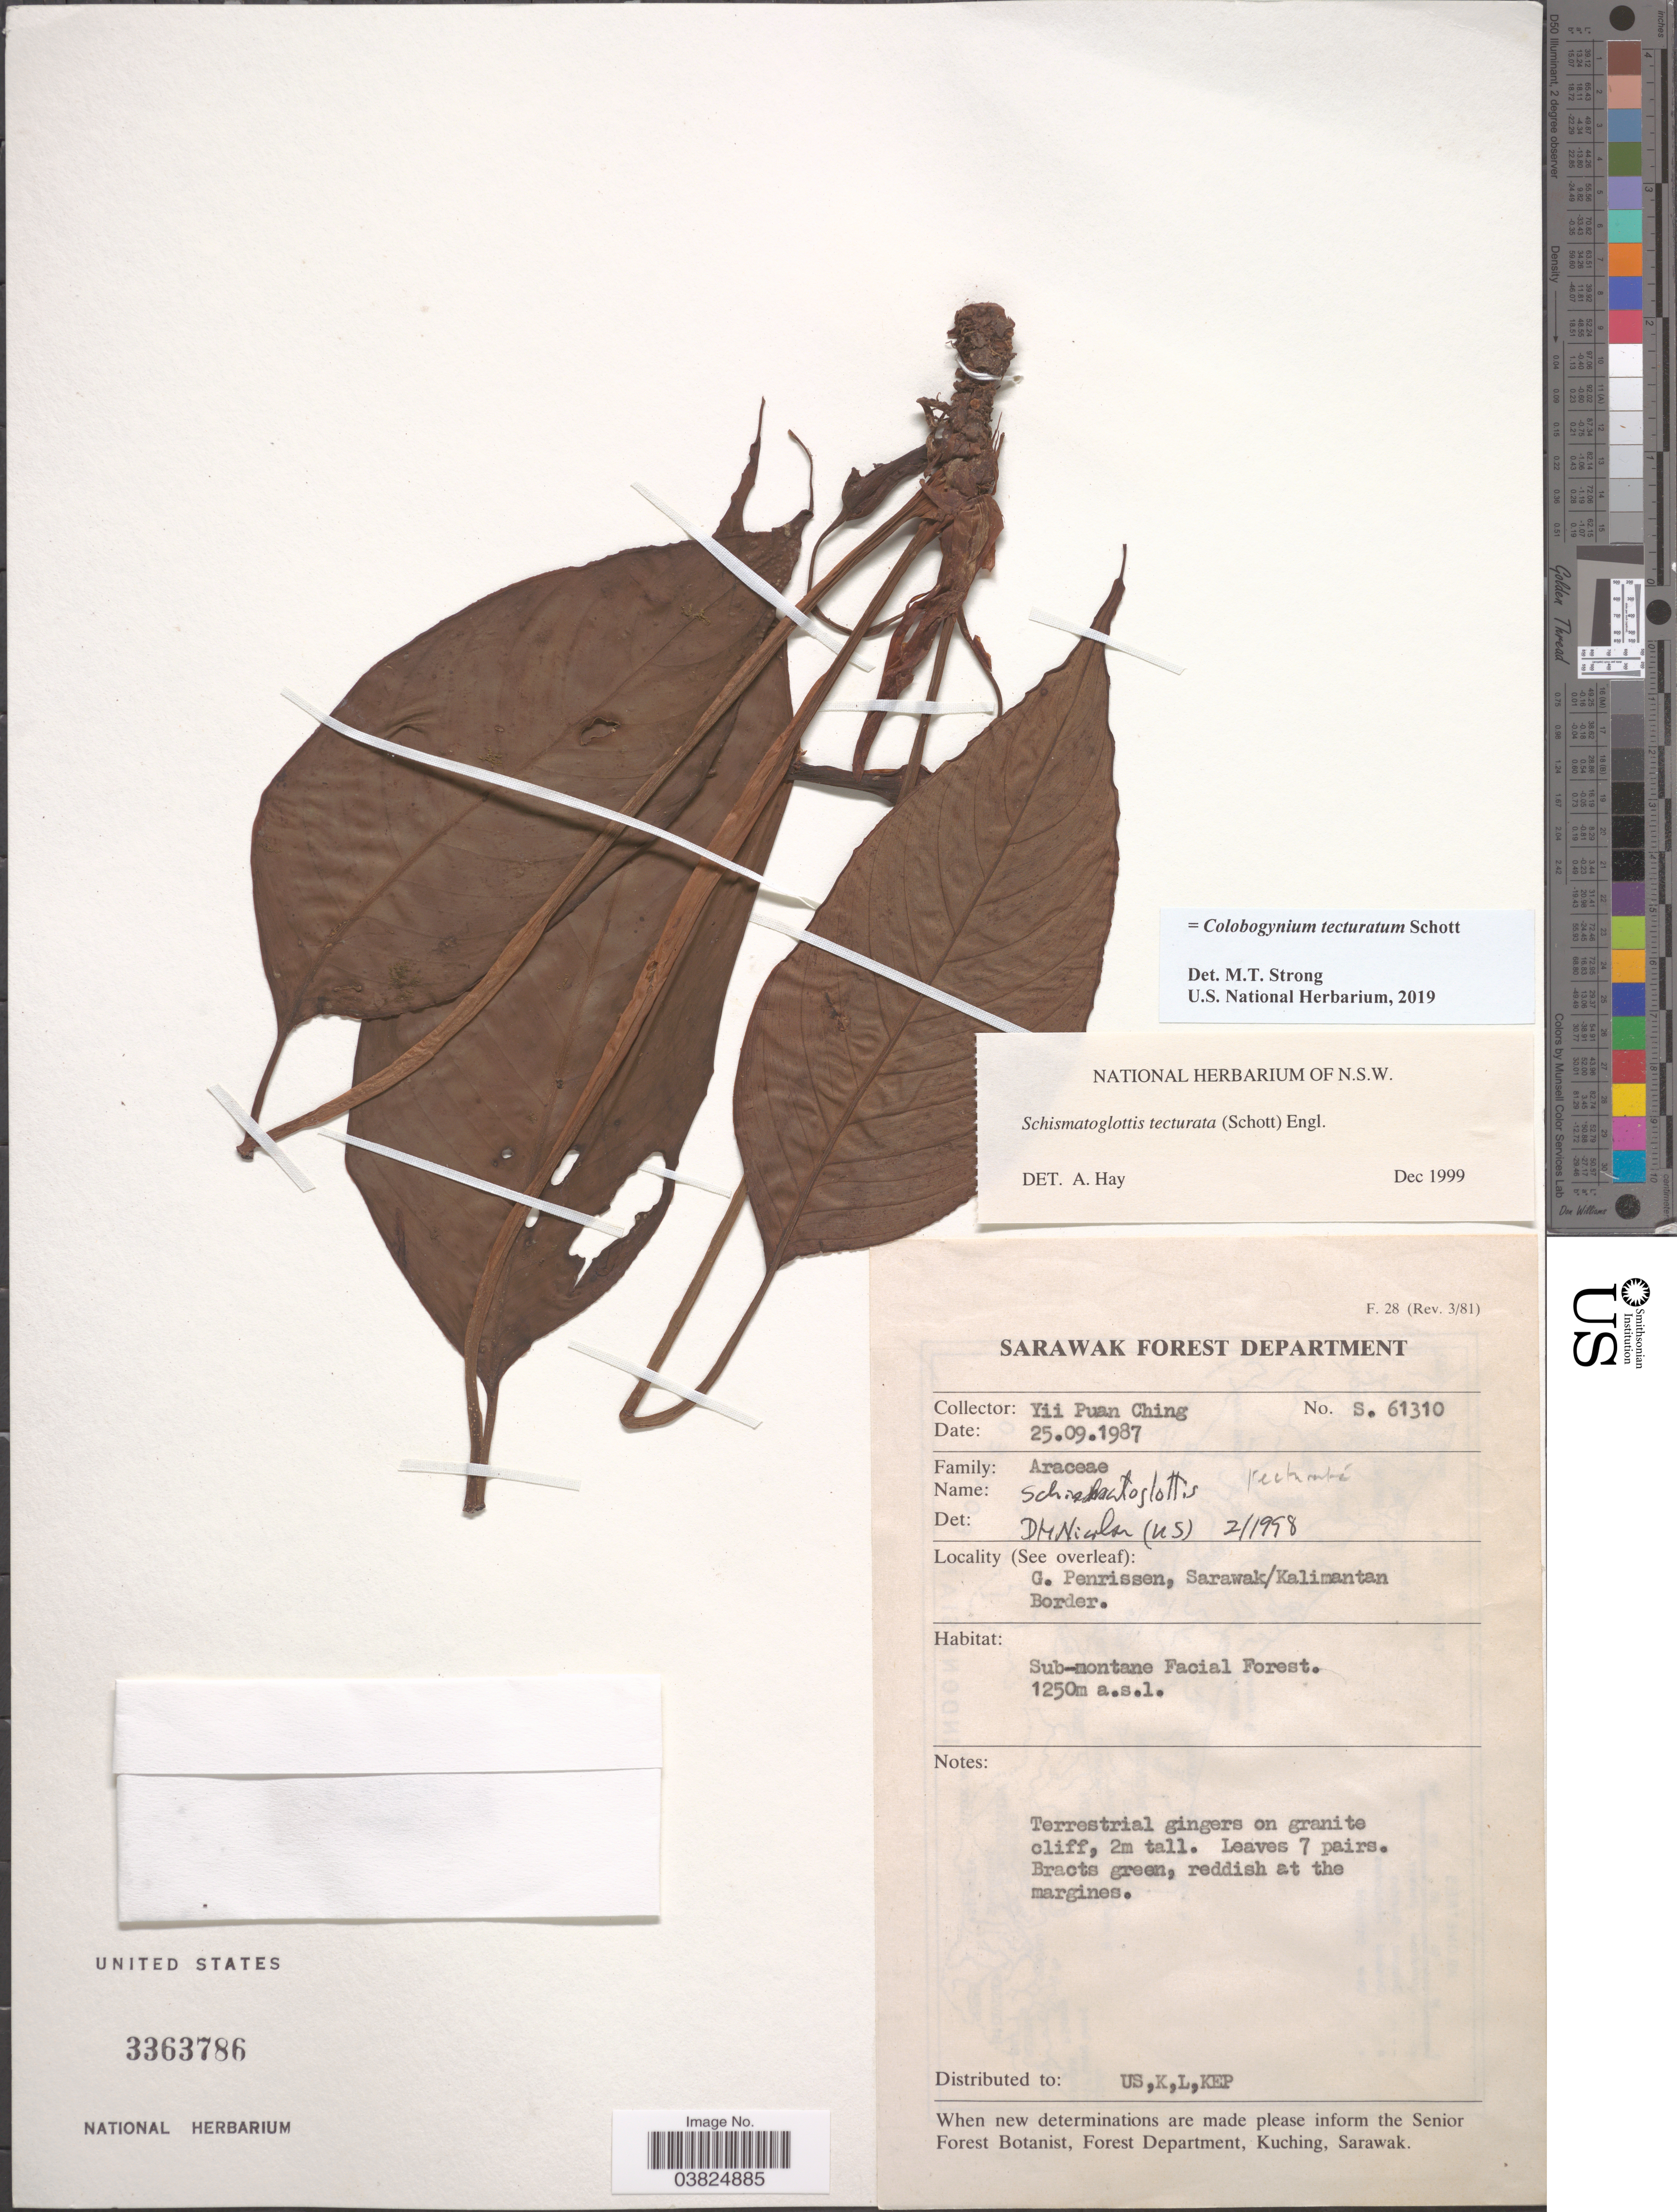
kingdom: Plantae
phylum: Tracheophyta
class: Liliopsida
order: Alismatales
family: Araceae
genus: Colobogynium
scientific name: Colobogynium tecturatum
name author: Schott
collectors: Y. P. Ching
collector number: S61310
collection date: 1987-09-25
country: Indonesia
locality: G. Penrissen, Sarawak/Kalimantan Border. Sub-montane Facial Forest.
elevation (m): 1250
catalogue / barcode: US 3363786